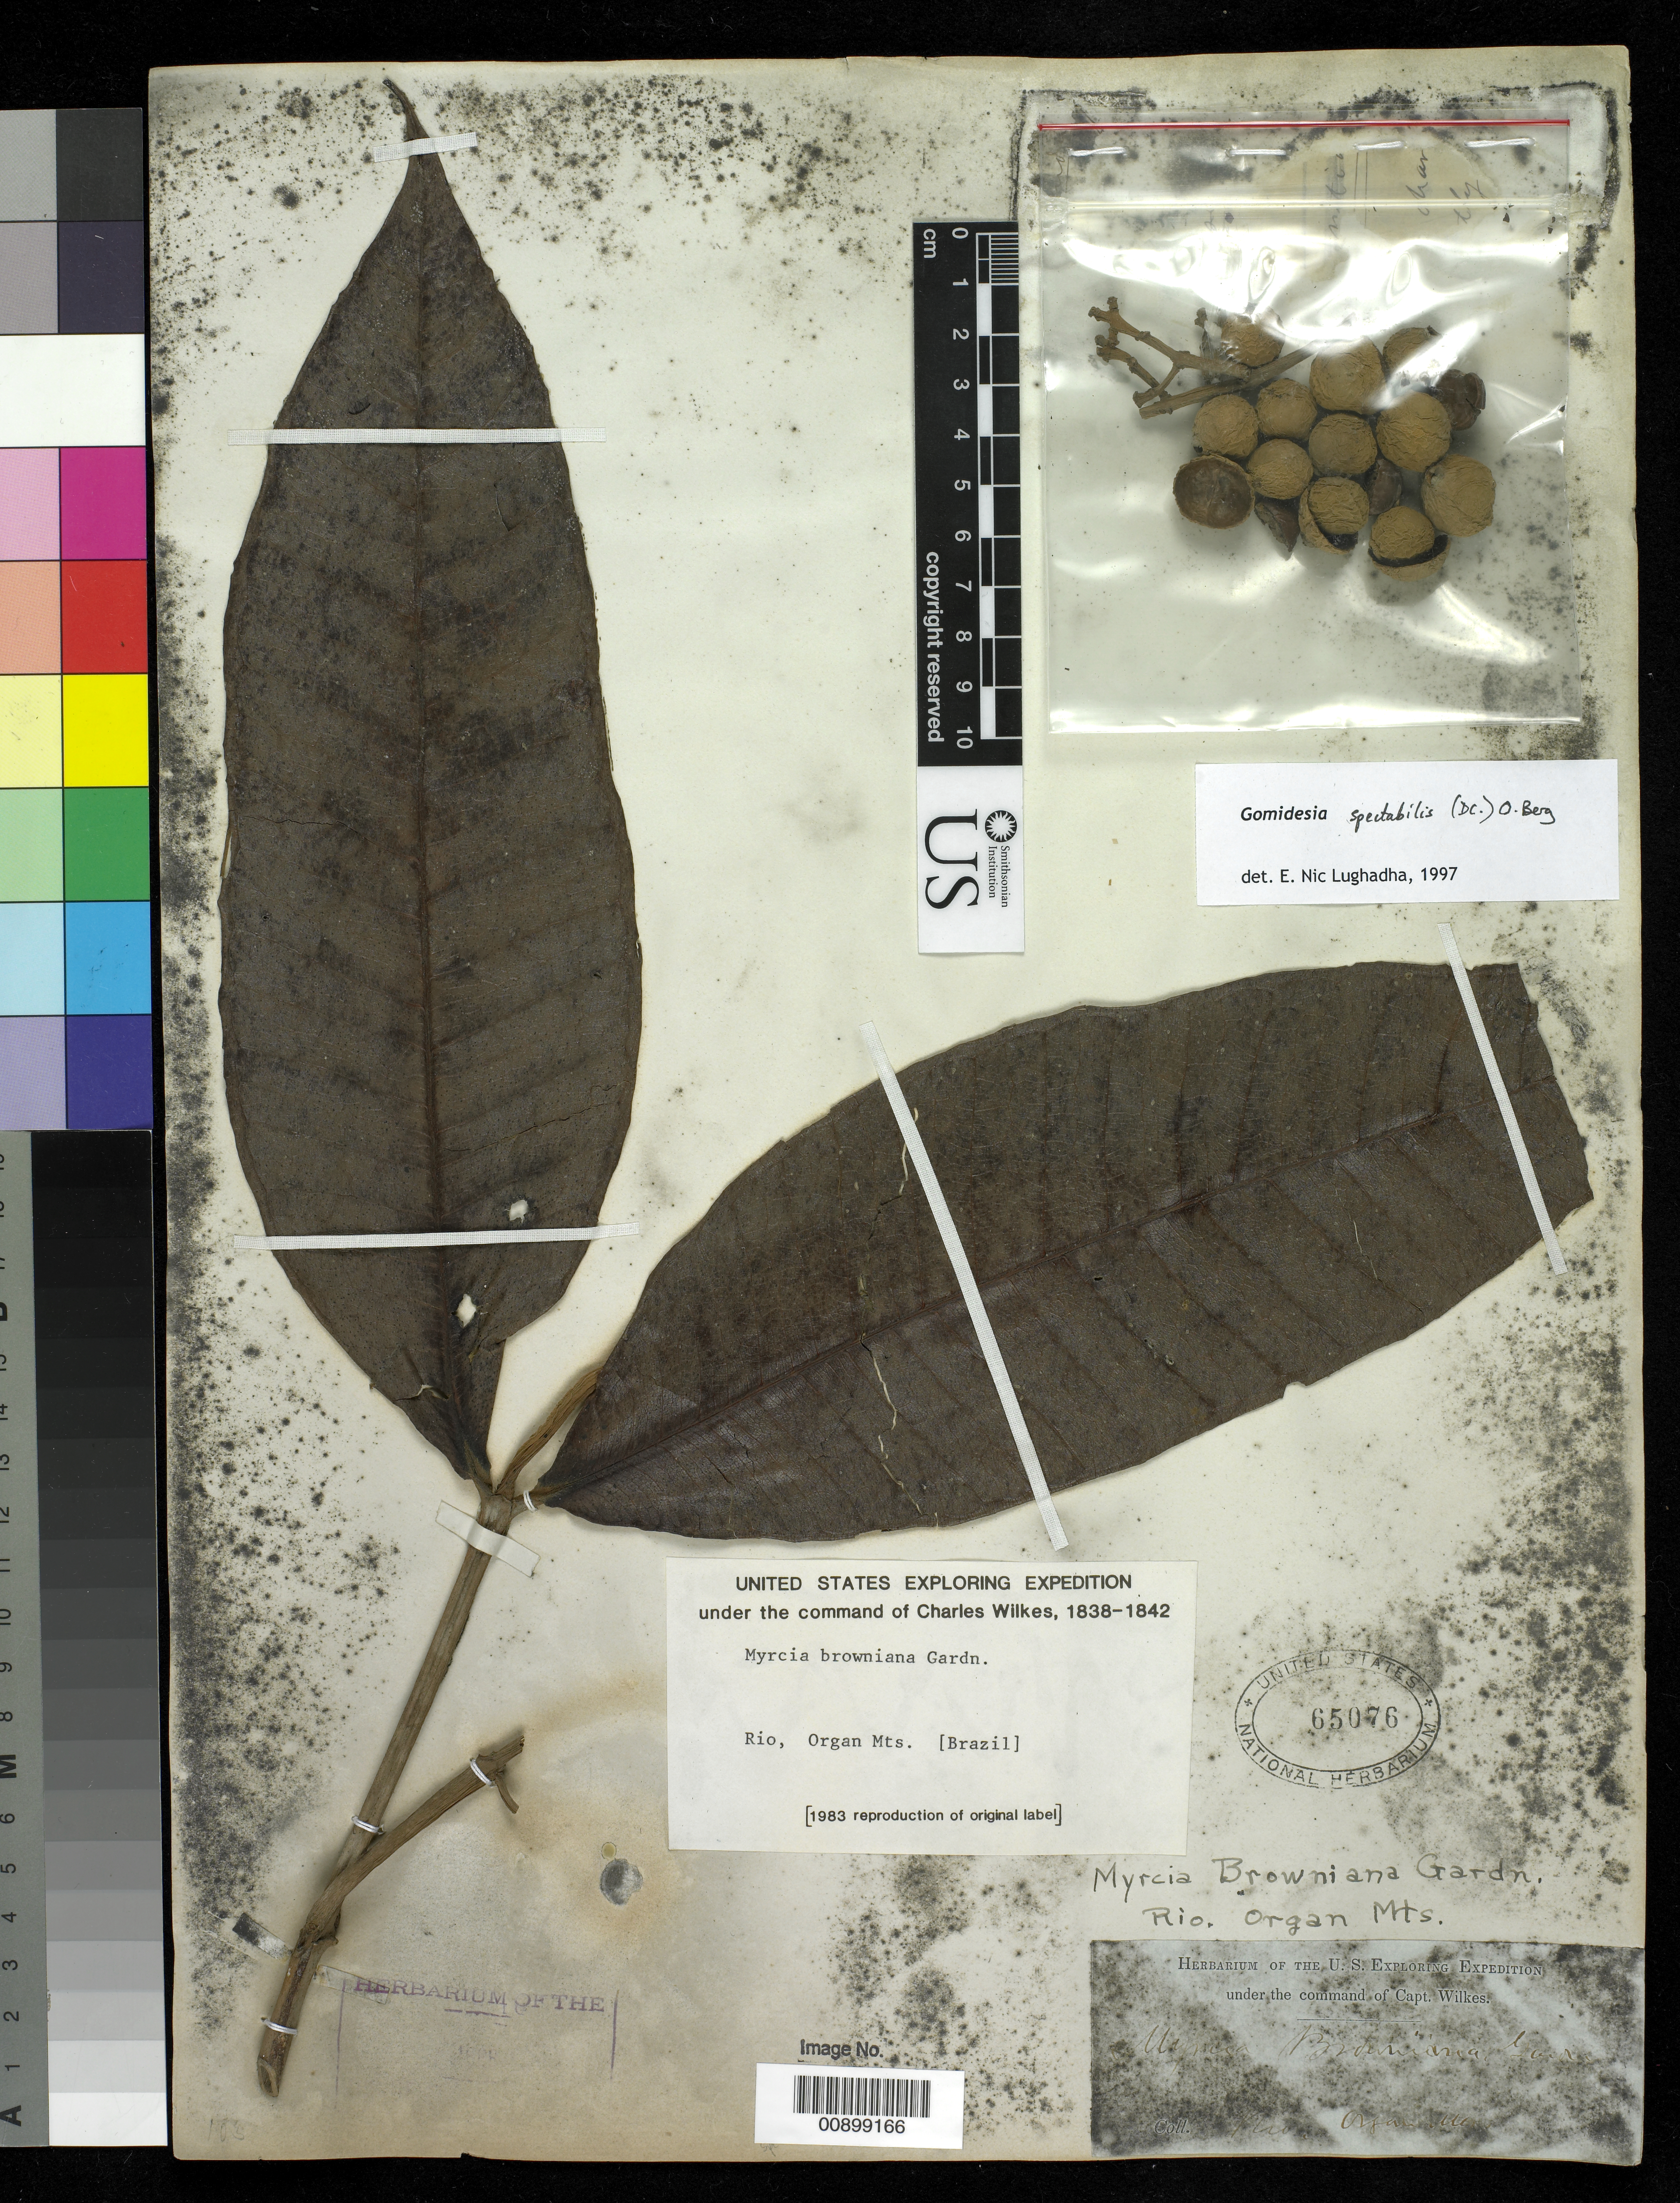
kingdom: Plantae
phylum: Tracheophyta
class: Magnoliopsida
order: Myrtales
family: Myrtaceae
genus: Myrcia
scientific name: Myrcia spectabilis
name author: DC.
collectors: Wilkes Explor. Exped.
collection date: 1838/1842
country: Brazil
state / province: Rio de Janeiro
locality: Organ Mountains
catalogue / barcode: US 65076